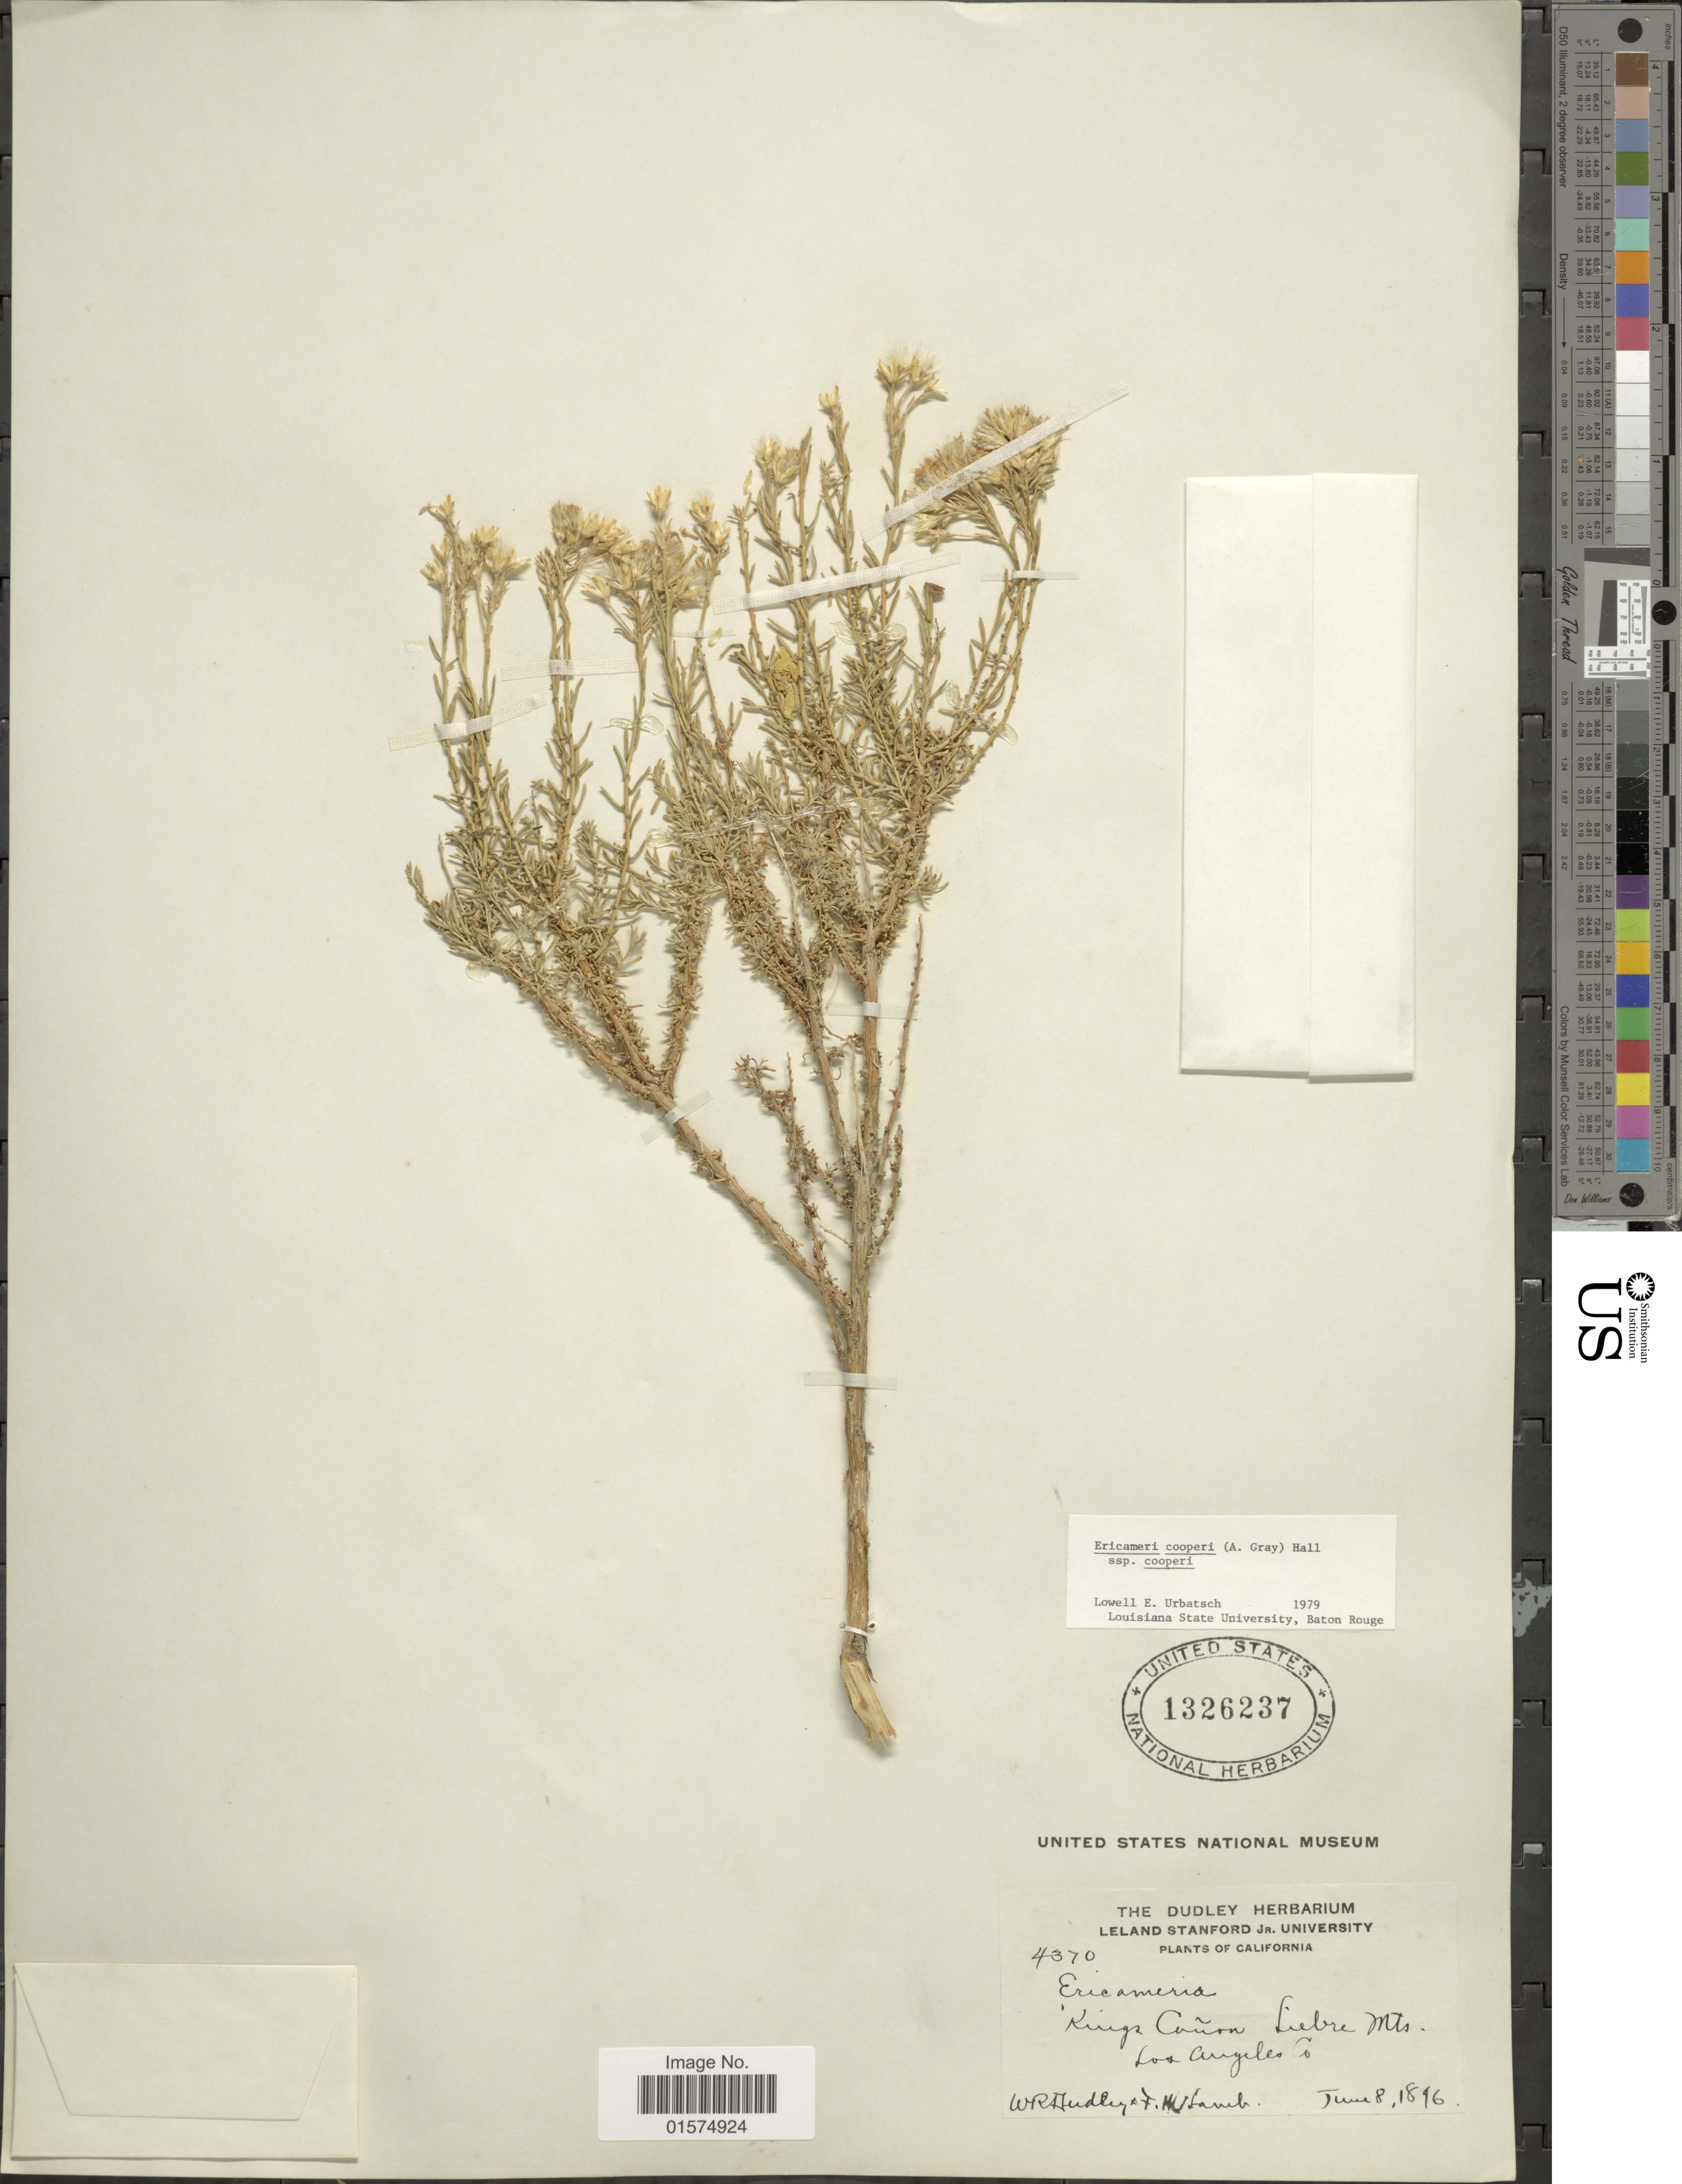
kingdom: Plantae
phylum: Tracheophyta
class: Magnoliopsida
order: Asterales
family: Asteraceae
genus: Ericameria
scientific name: Ericameria cooperi var. cooperi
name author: (A. Gray) Hall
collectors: W. Dudley & F. H. Lamb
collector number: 4370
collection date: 1896-06-08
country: United States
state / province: California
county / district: Los Angeles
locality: Rings Cañon Liebre Mts. Los Angeles Co.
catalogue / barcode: US 1326237